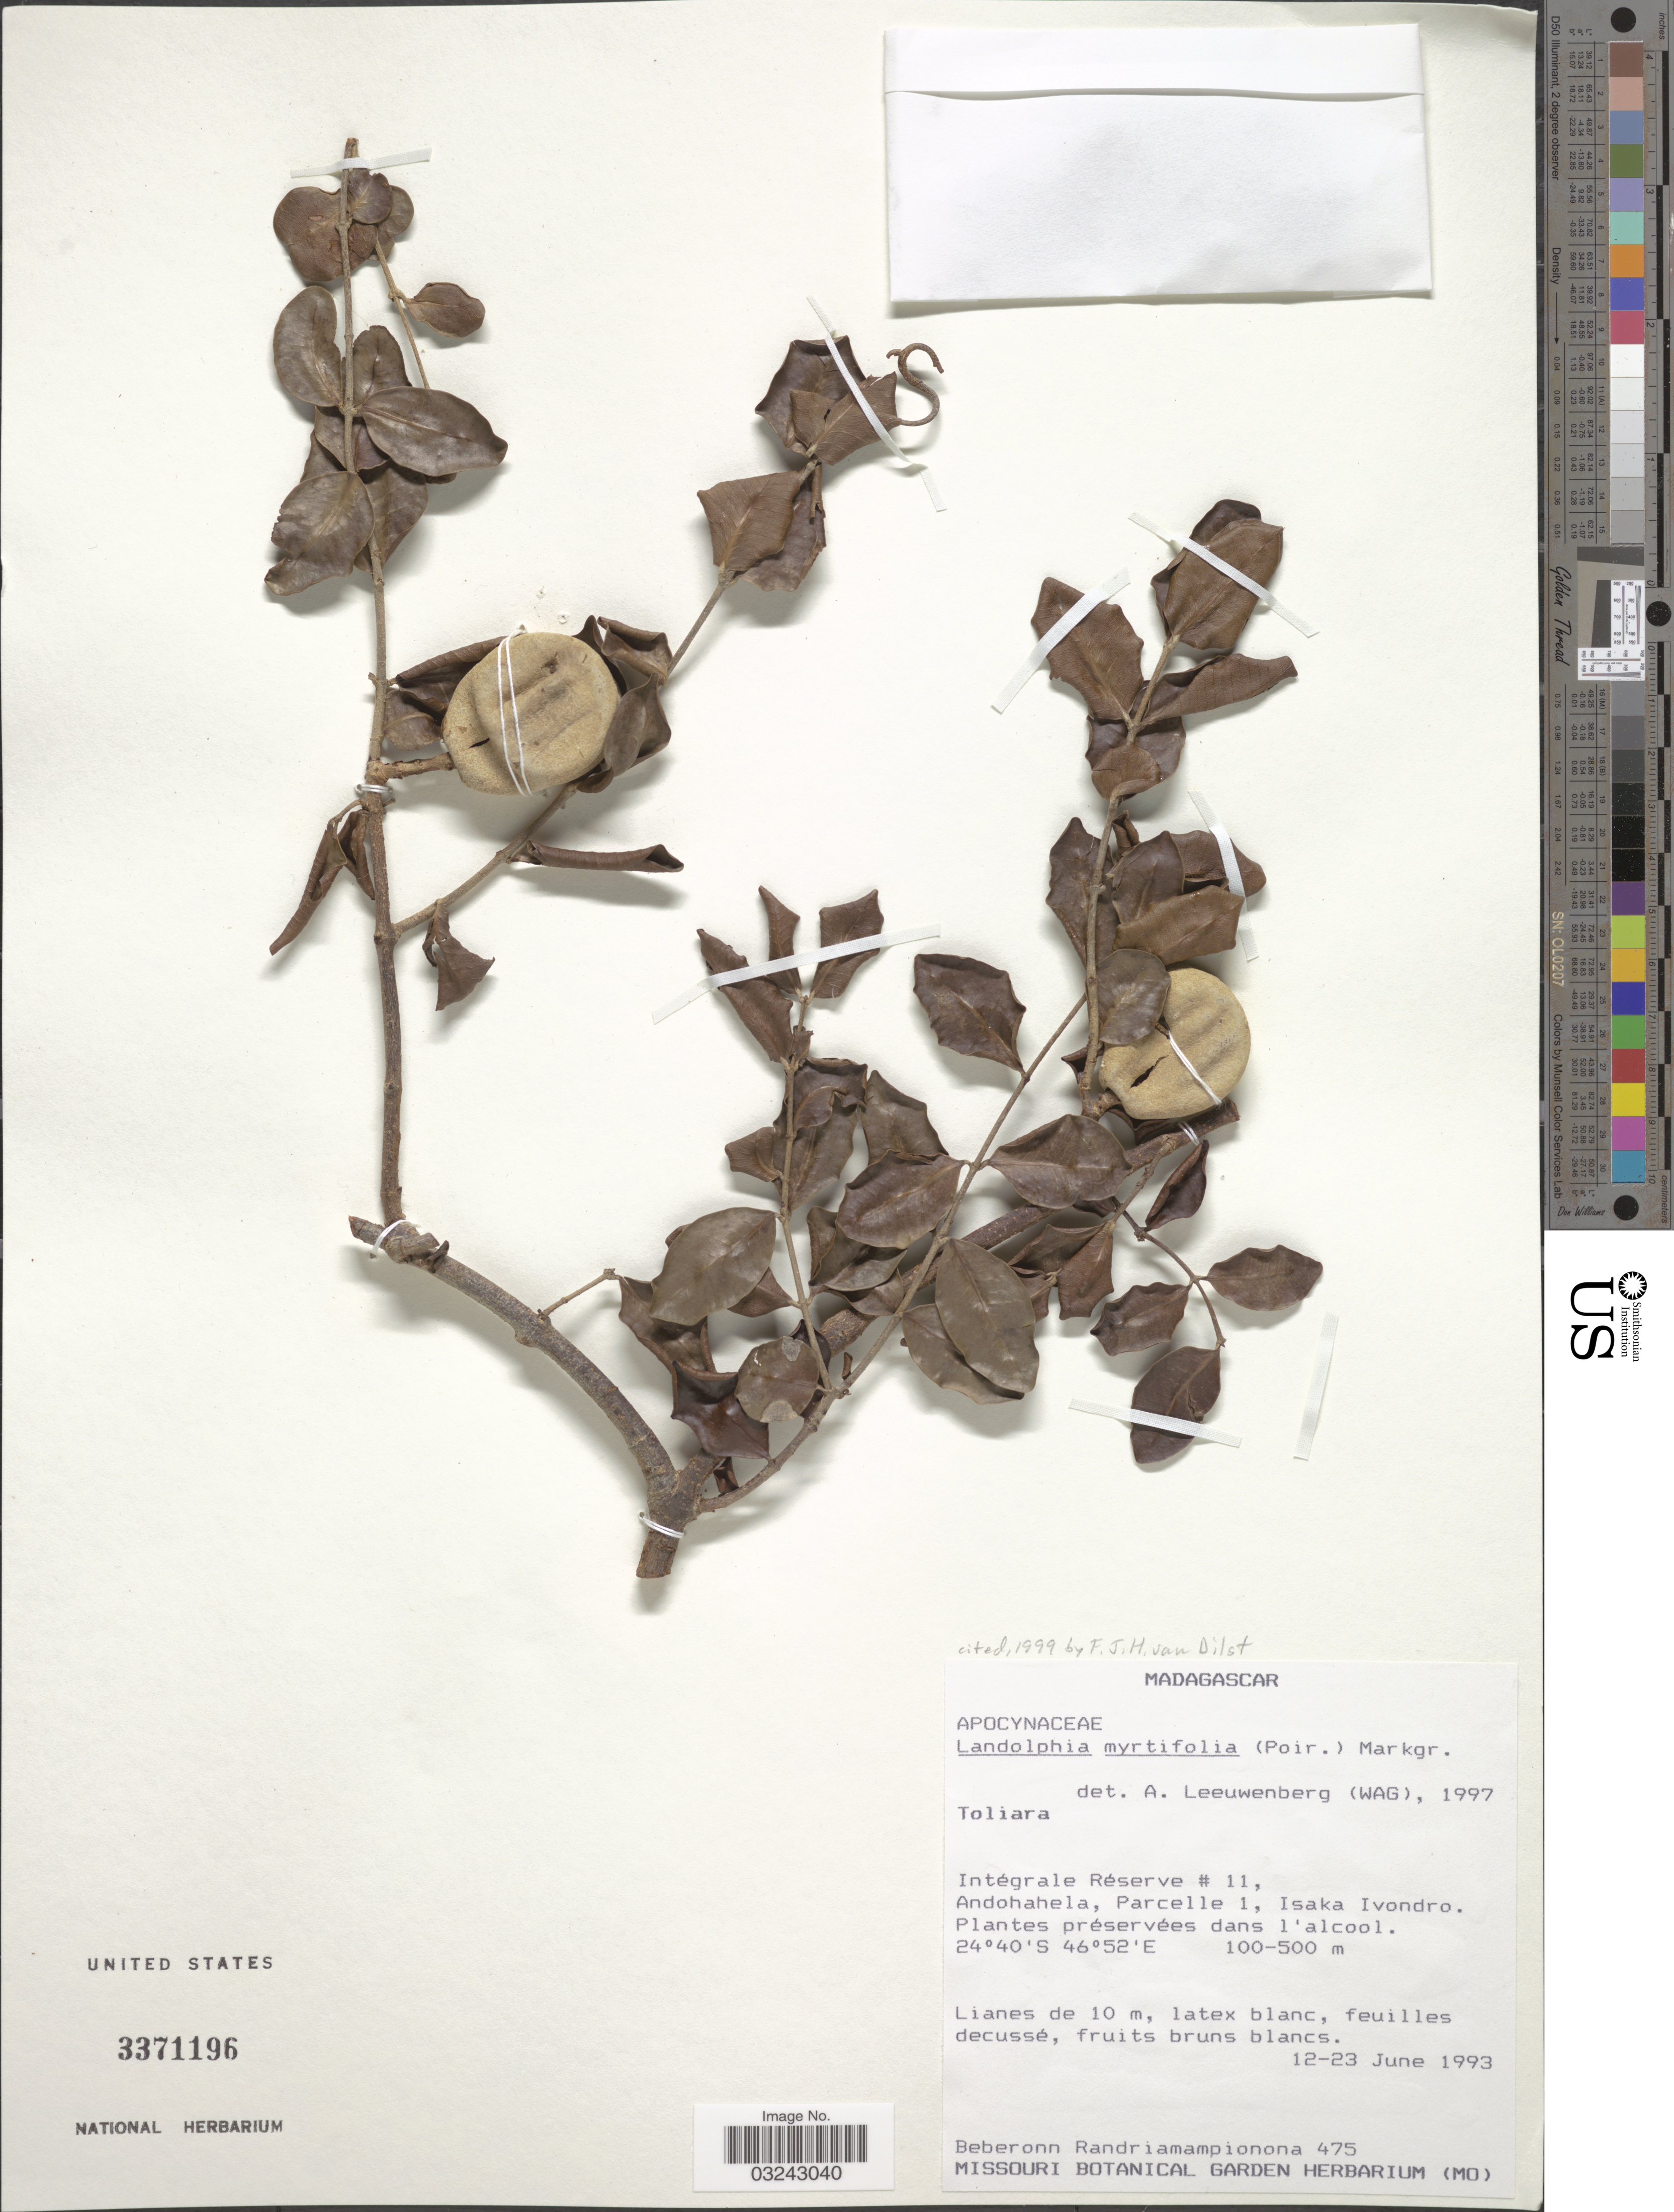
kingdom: Plantae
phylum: Tracheophyta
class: Magnoliopsida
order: Gentianales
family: Apocynaceae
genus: Landolphia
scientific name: Landolphia myrtifolia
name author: (Poir.) Markgr.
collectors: B. Randriamampionona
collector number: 475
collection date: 1993-06-12/1993-06-23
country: Madagascar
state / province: Anosy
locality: Intégrale Réserve #11, Andohahela, Parcelle 1, Isaka Ivondro.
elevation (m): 100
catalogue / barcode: US 3371196